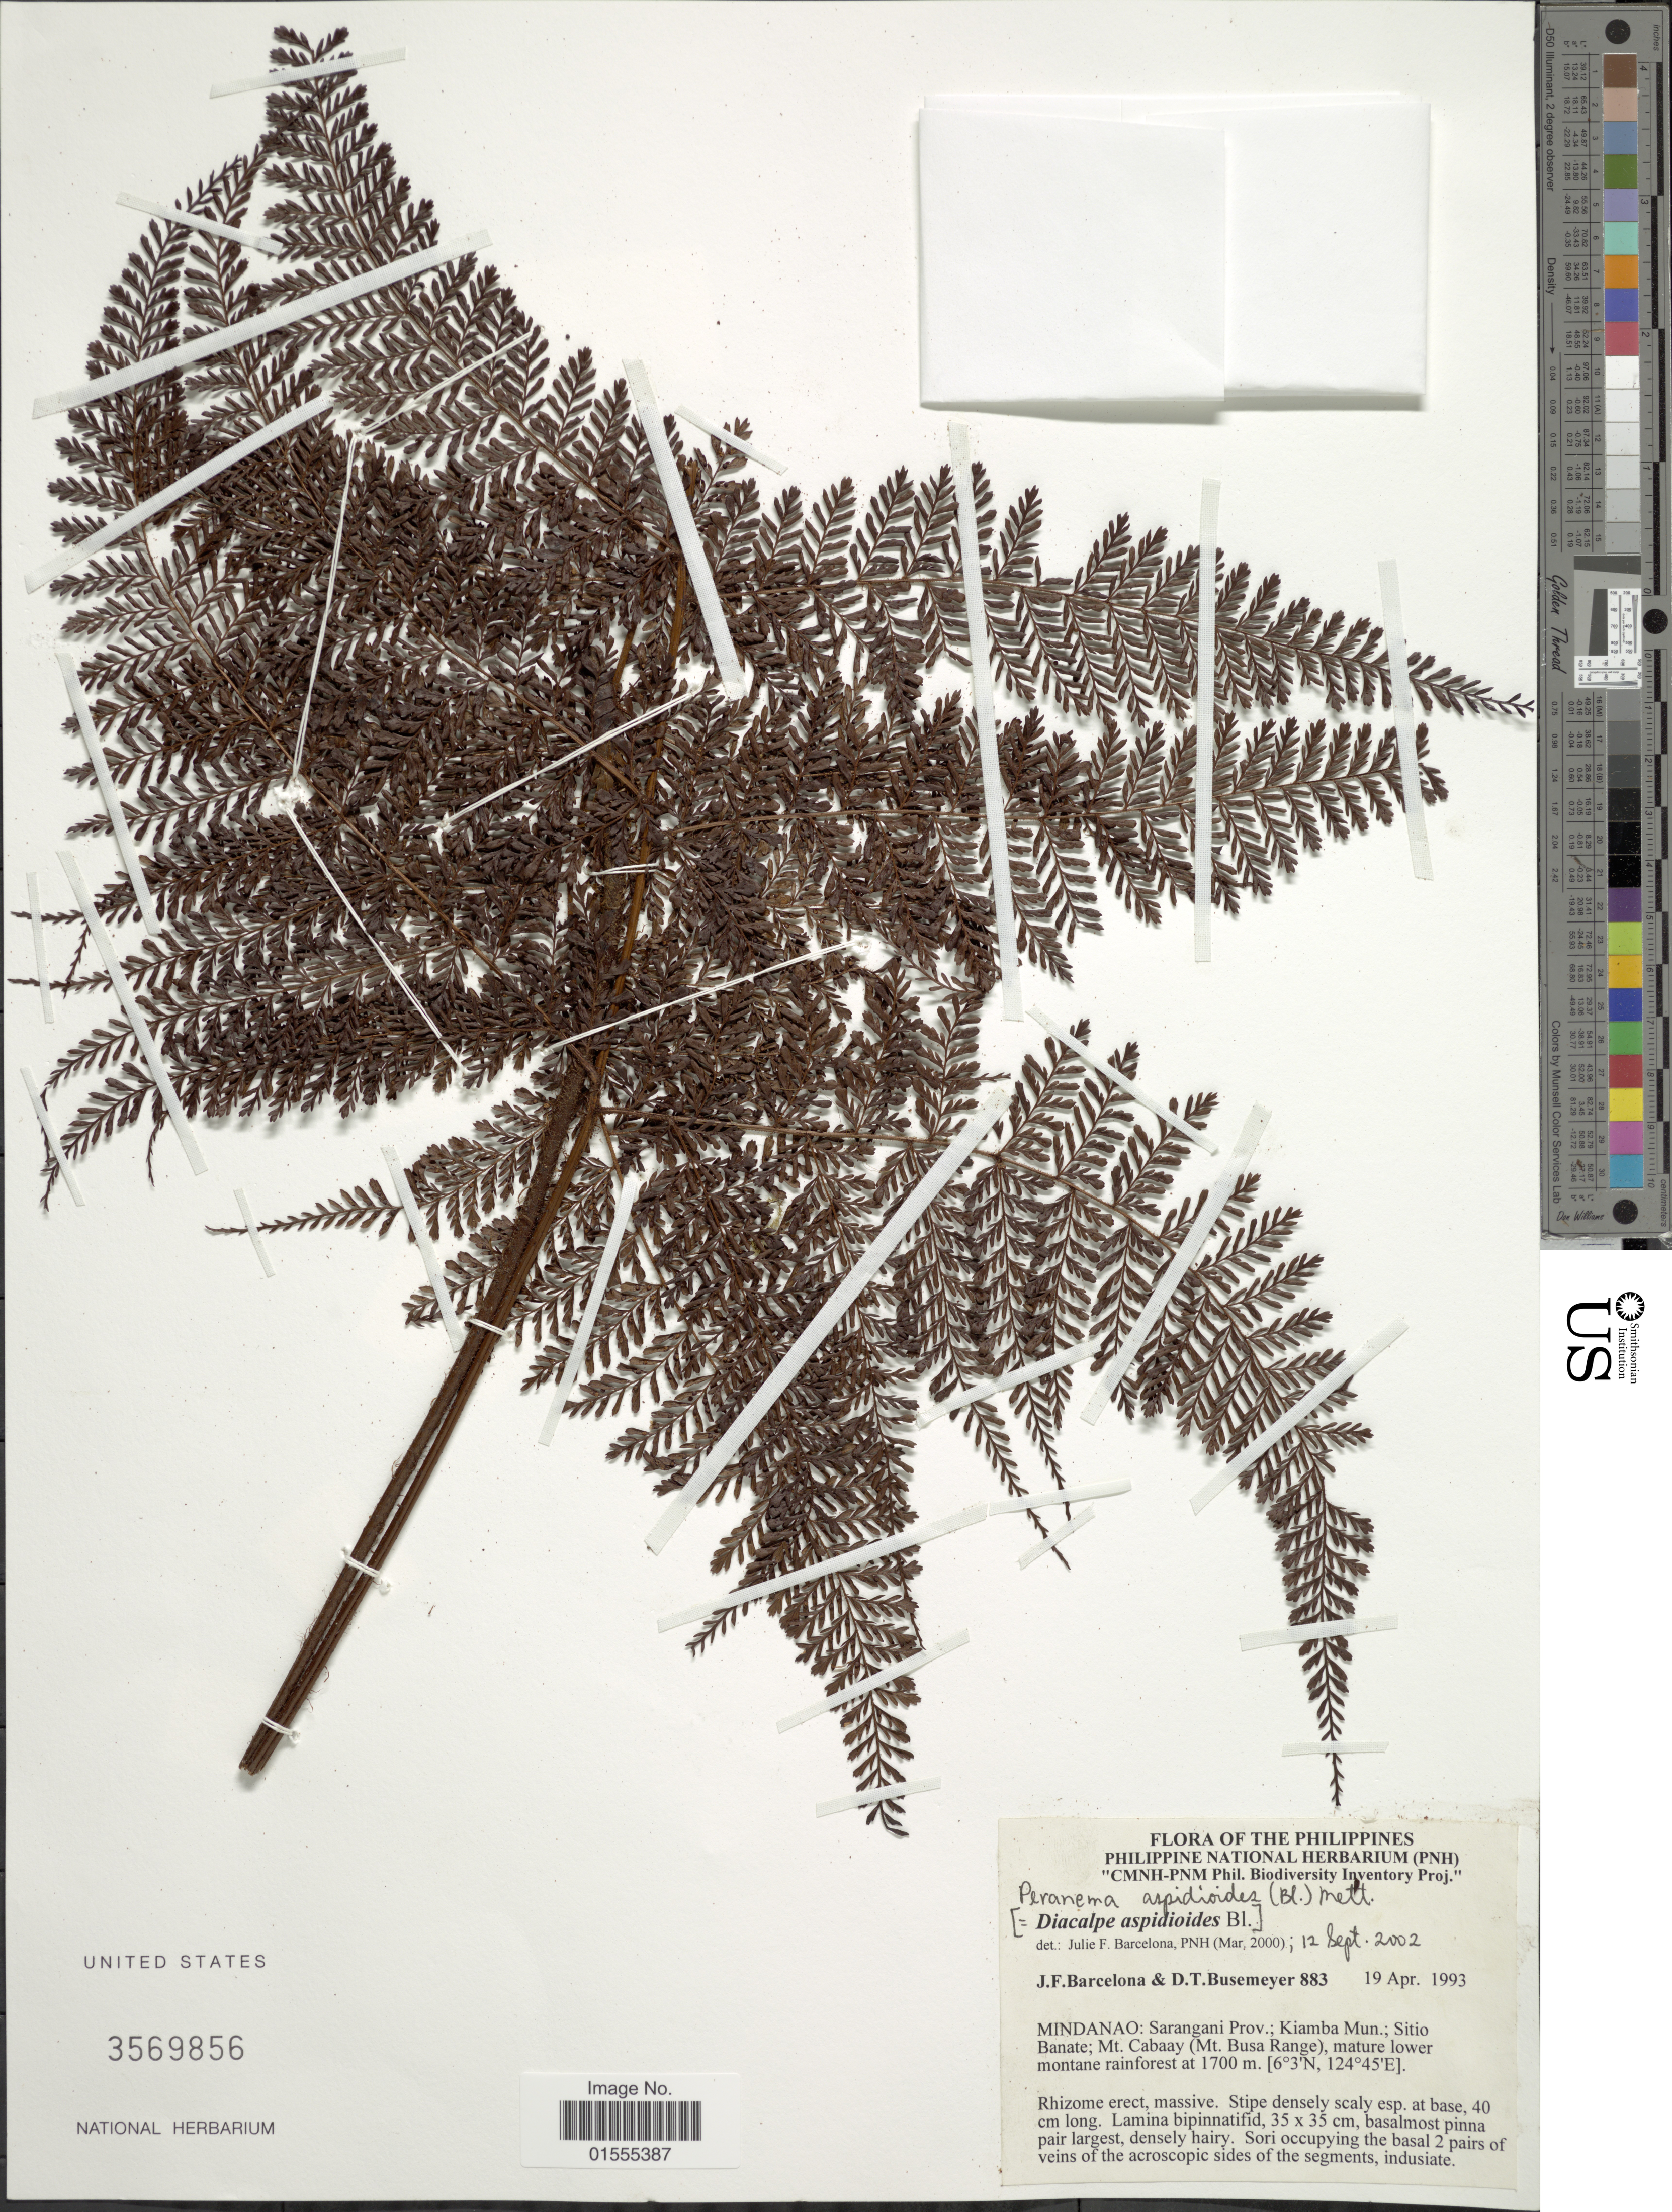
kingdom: Plantae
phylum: Tracheophyta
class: Polypodiopsida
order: Polypodiales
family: Dryopteridaceae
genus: Dryopteris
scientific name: Dryopteris pseudocaenopteris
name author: (Kunze) Li Bing Zhang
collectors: J. F. Barcelona & D. Busemeyer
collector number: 883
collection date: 1993-04-19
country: Philippines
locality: Mindanao: Saragani Prov.; Kiamba Mun.; Sitio Banate; Mt. Cabaay (Mt. Busa Range)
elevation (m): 1700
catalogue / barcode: US 3569856